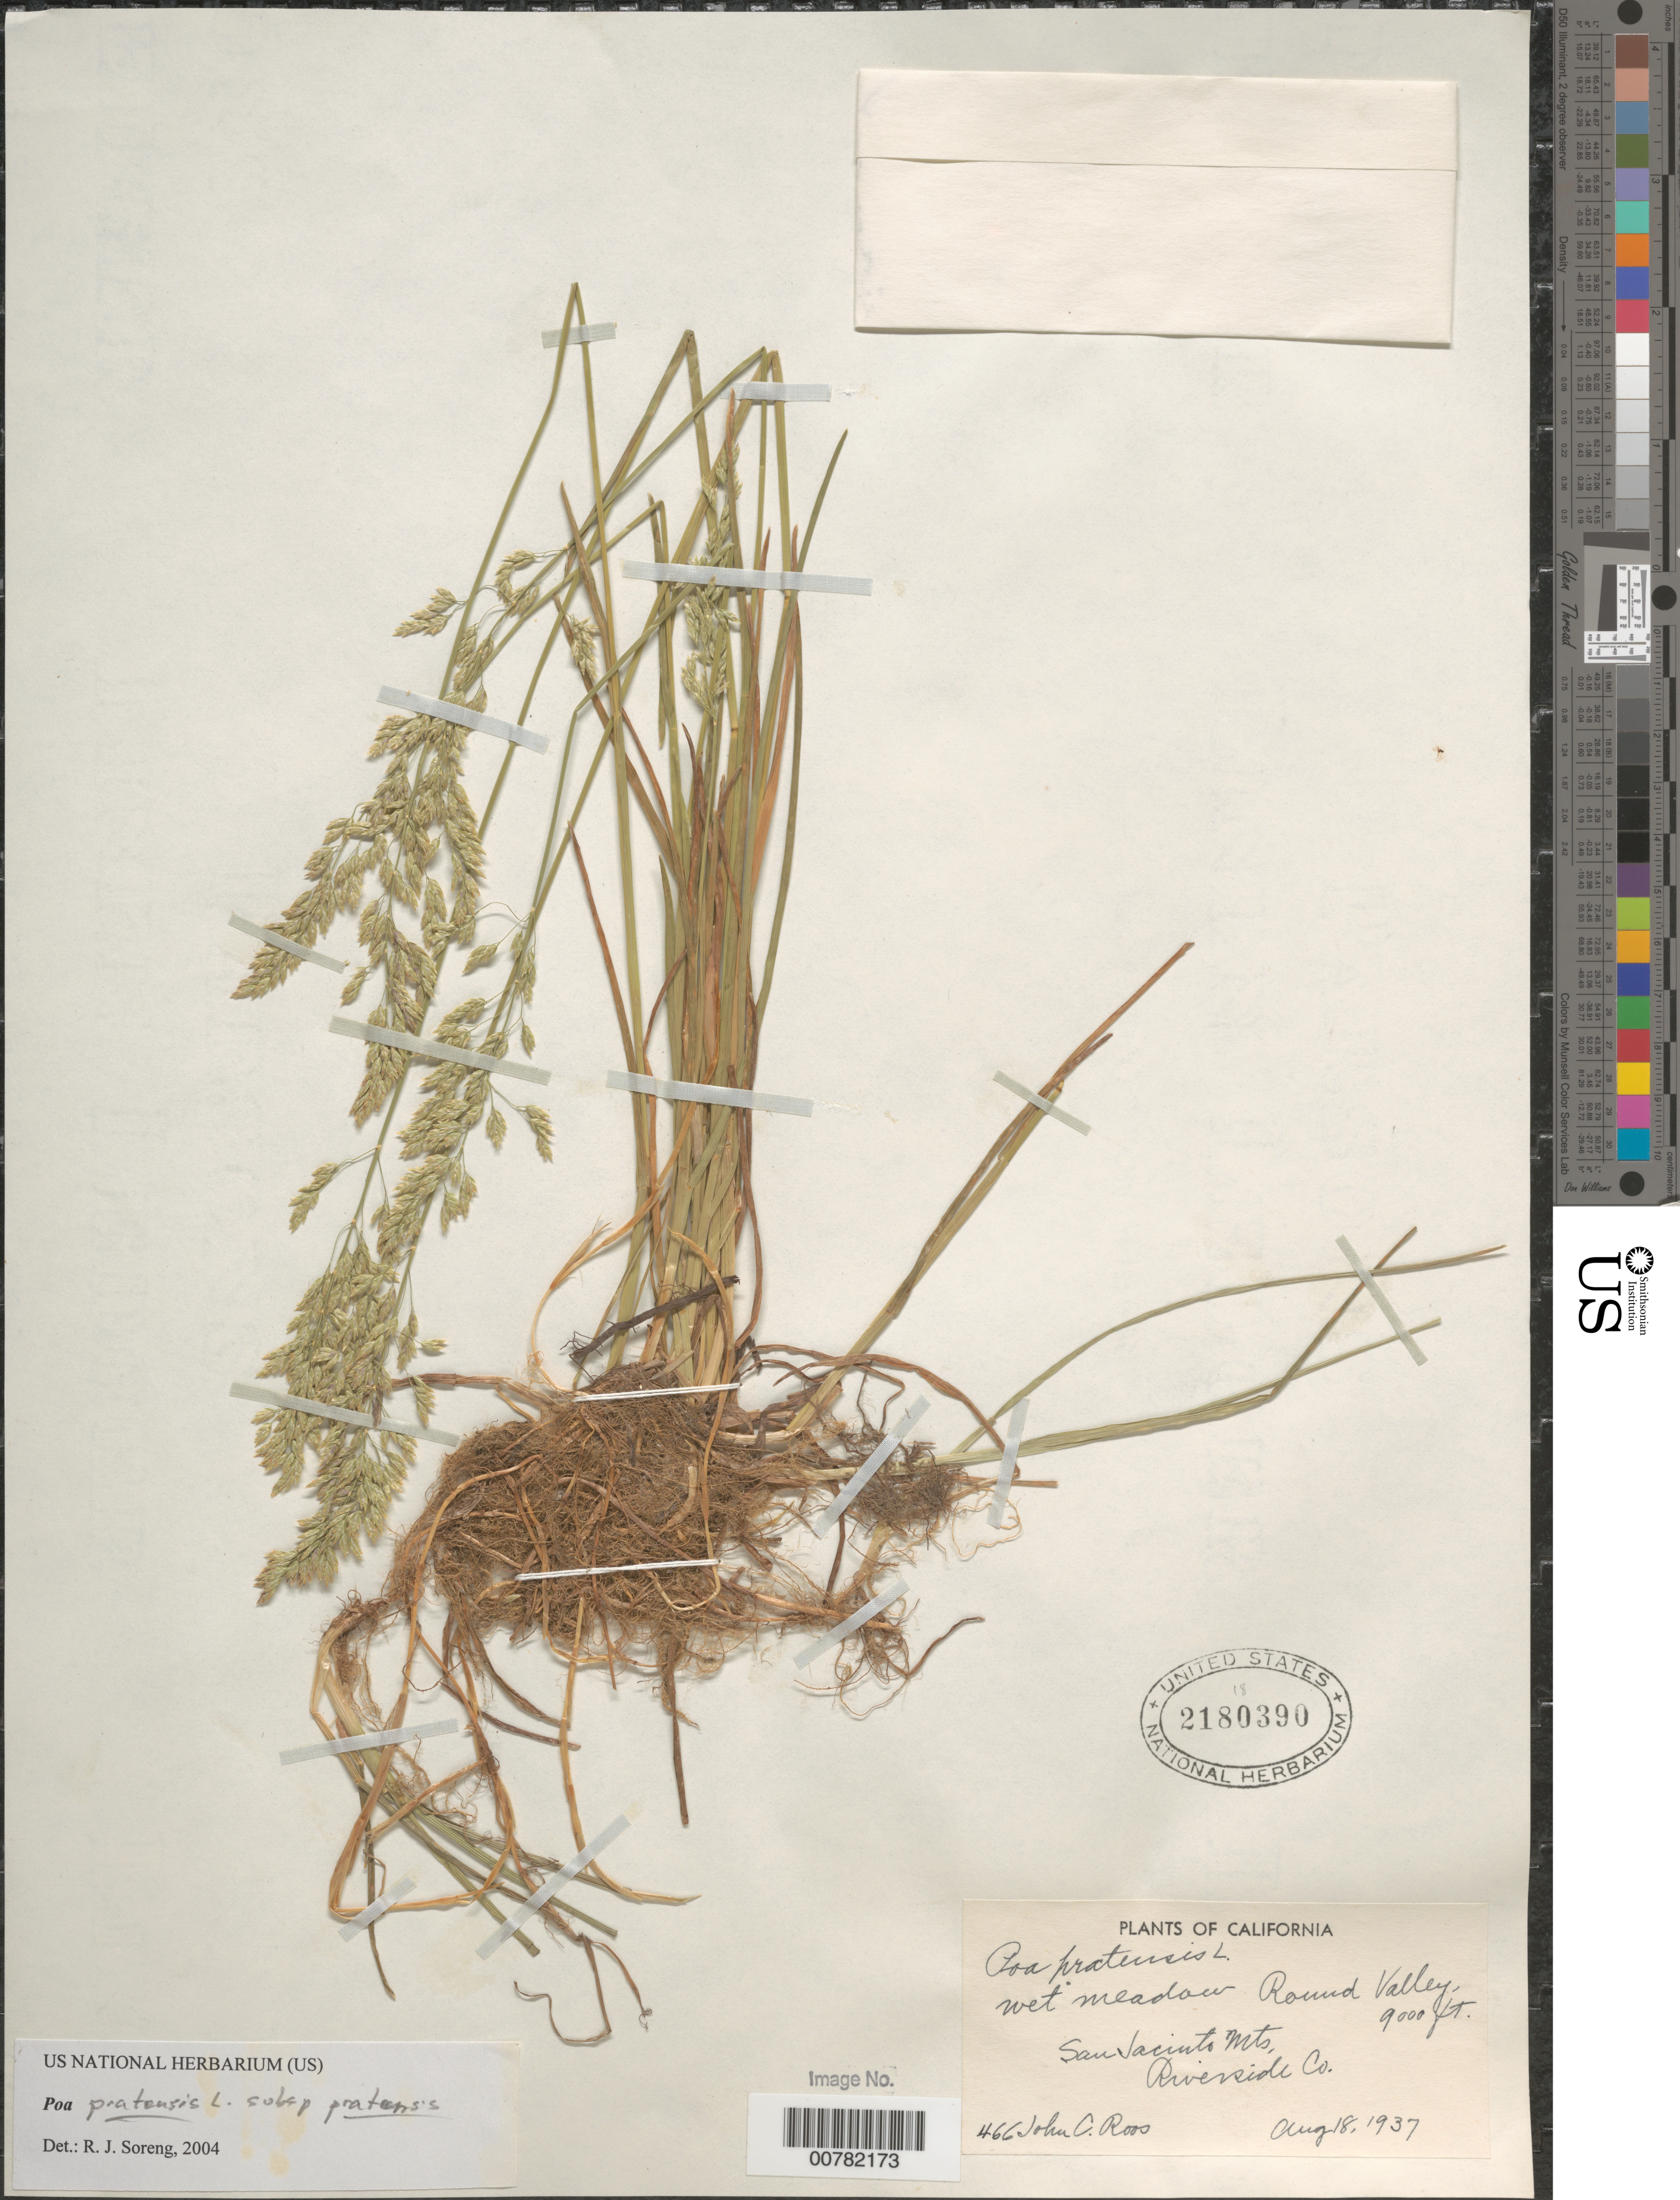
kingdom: Plantae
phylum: Tracheophyta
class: Liliopsida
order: Poales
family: Poaceae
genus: Poa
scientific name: Poa pratensis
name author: L.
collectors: J. C. Roos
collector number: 466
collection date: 1937-08-18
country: United States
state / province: California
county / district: Riverside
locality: Round Valley, San Jacinto Mts, Riverside Co.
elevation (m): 2743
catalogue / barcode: US 2180390